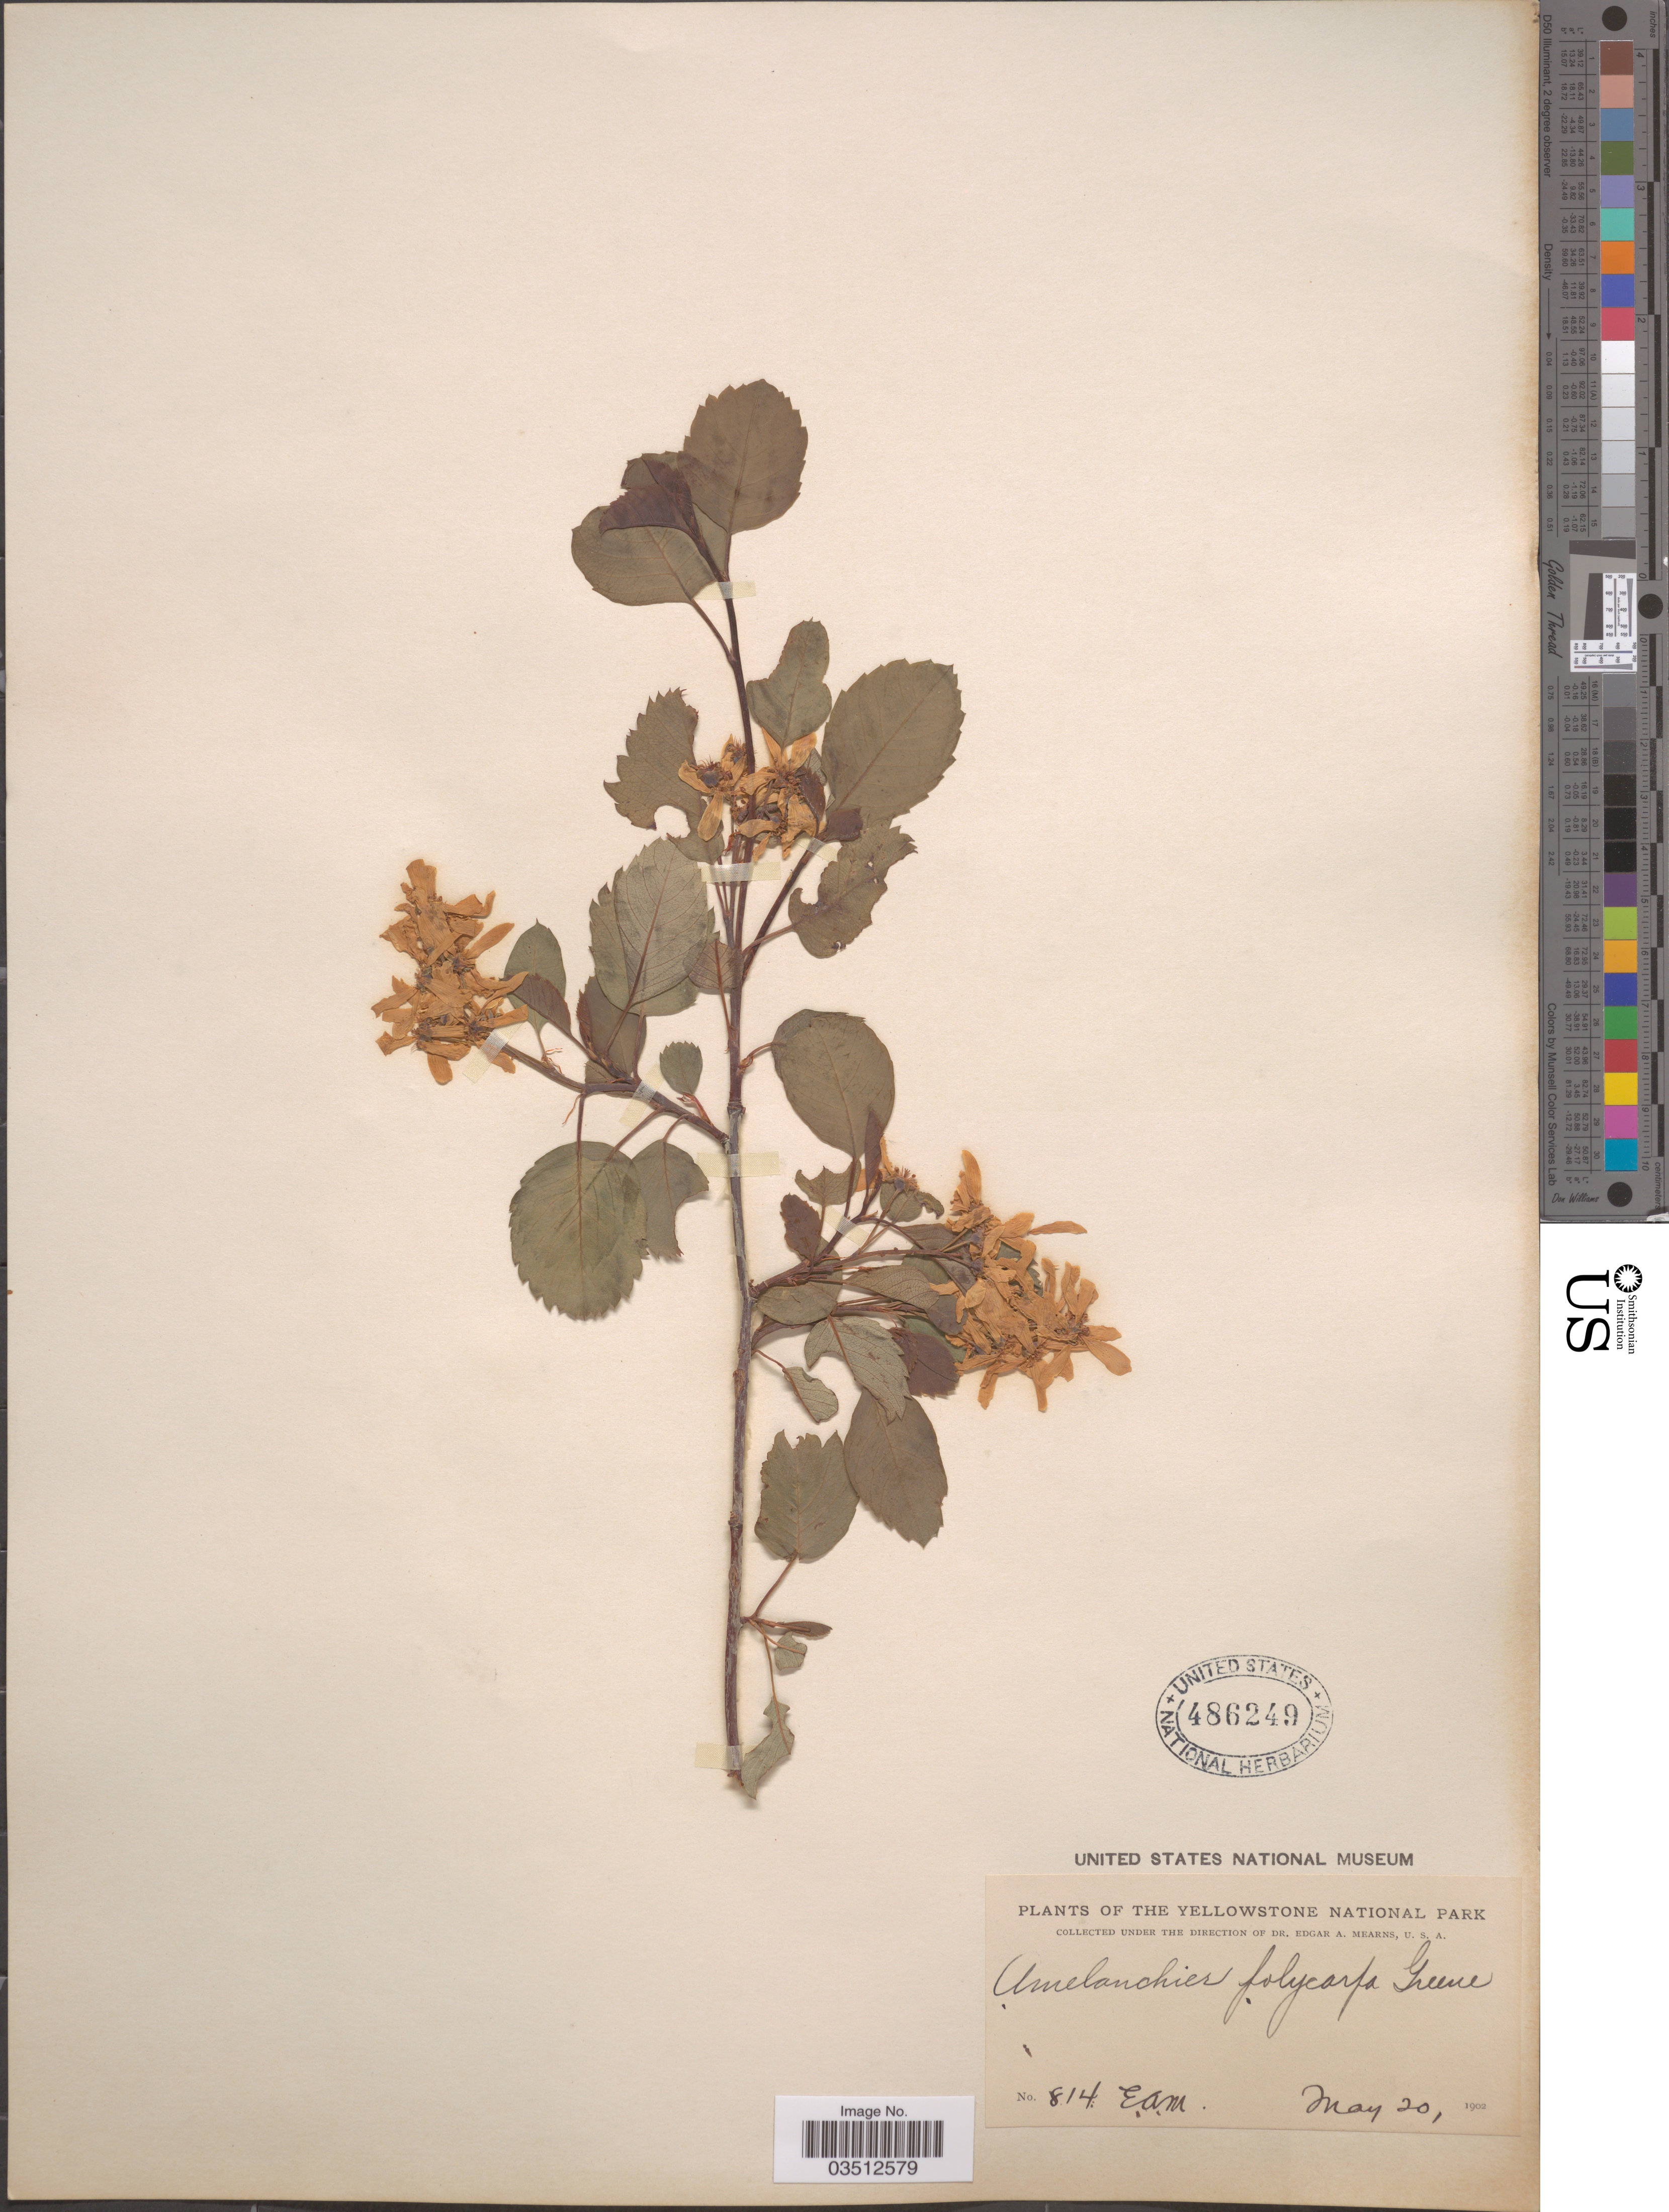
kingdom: Plantae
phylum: Tracheophyta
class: Magnoliopsida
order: Rosales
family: Rosaceae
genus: Amelanchier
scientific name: Amelanchier prunifolia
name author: Greene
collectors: E. A. Mearns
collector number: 814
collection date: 1902-05-20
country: United States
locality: The Yellowstone National Park.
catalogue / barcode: US 486249